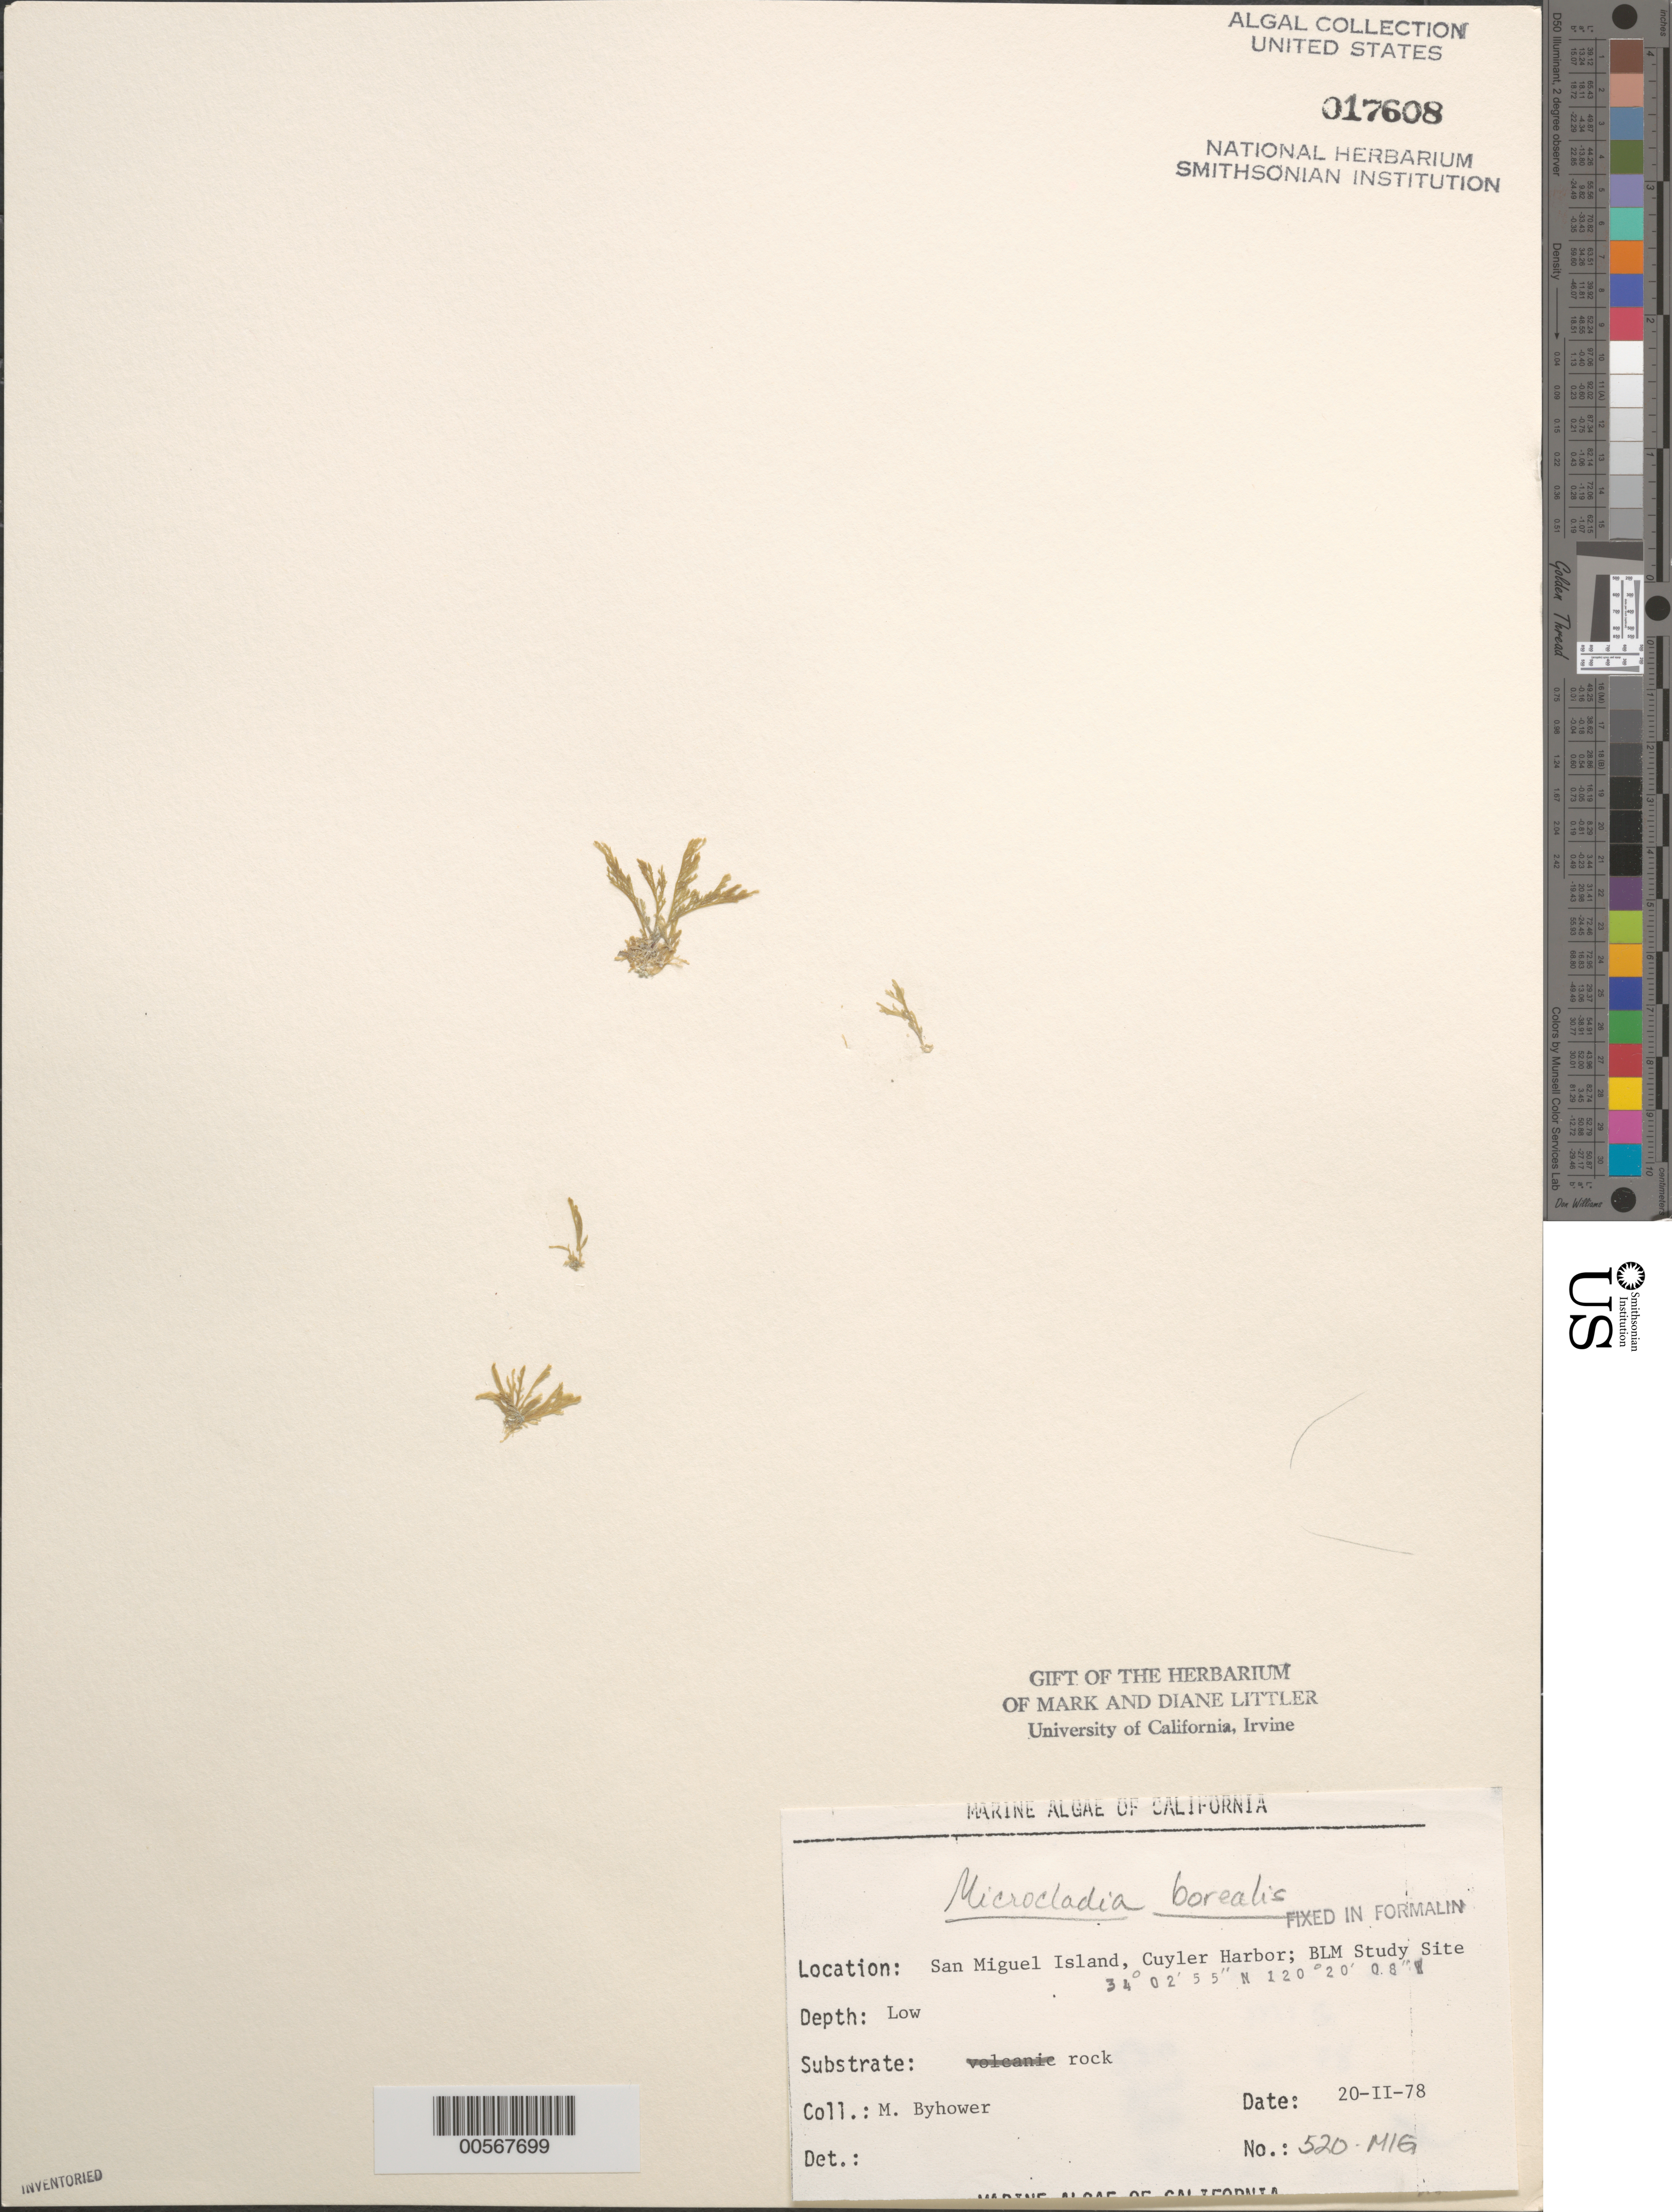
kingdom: Plantae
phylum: Rhodophyta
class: Florideophyceae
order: Ceramiales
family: Ceramiaceae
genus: Microcladia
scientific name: Microcladia borealis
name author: Rupr.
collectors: M. Byhower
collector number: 520-mig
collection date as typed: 20 Feb 1978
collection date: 1978-02-20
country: United States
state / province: California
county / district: Santa Barbara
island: San Miguel Island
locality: Cuyler Harbor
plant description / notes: BLM-SOCALBIGHT Rocky Intertidal Survey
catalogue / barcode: US 17608